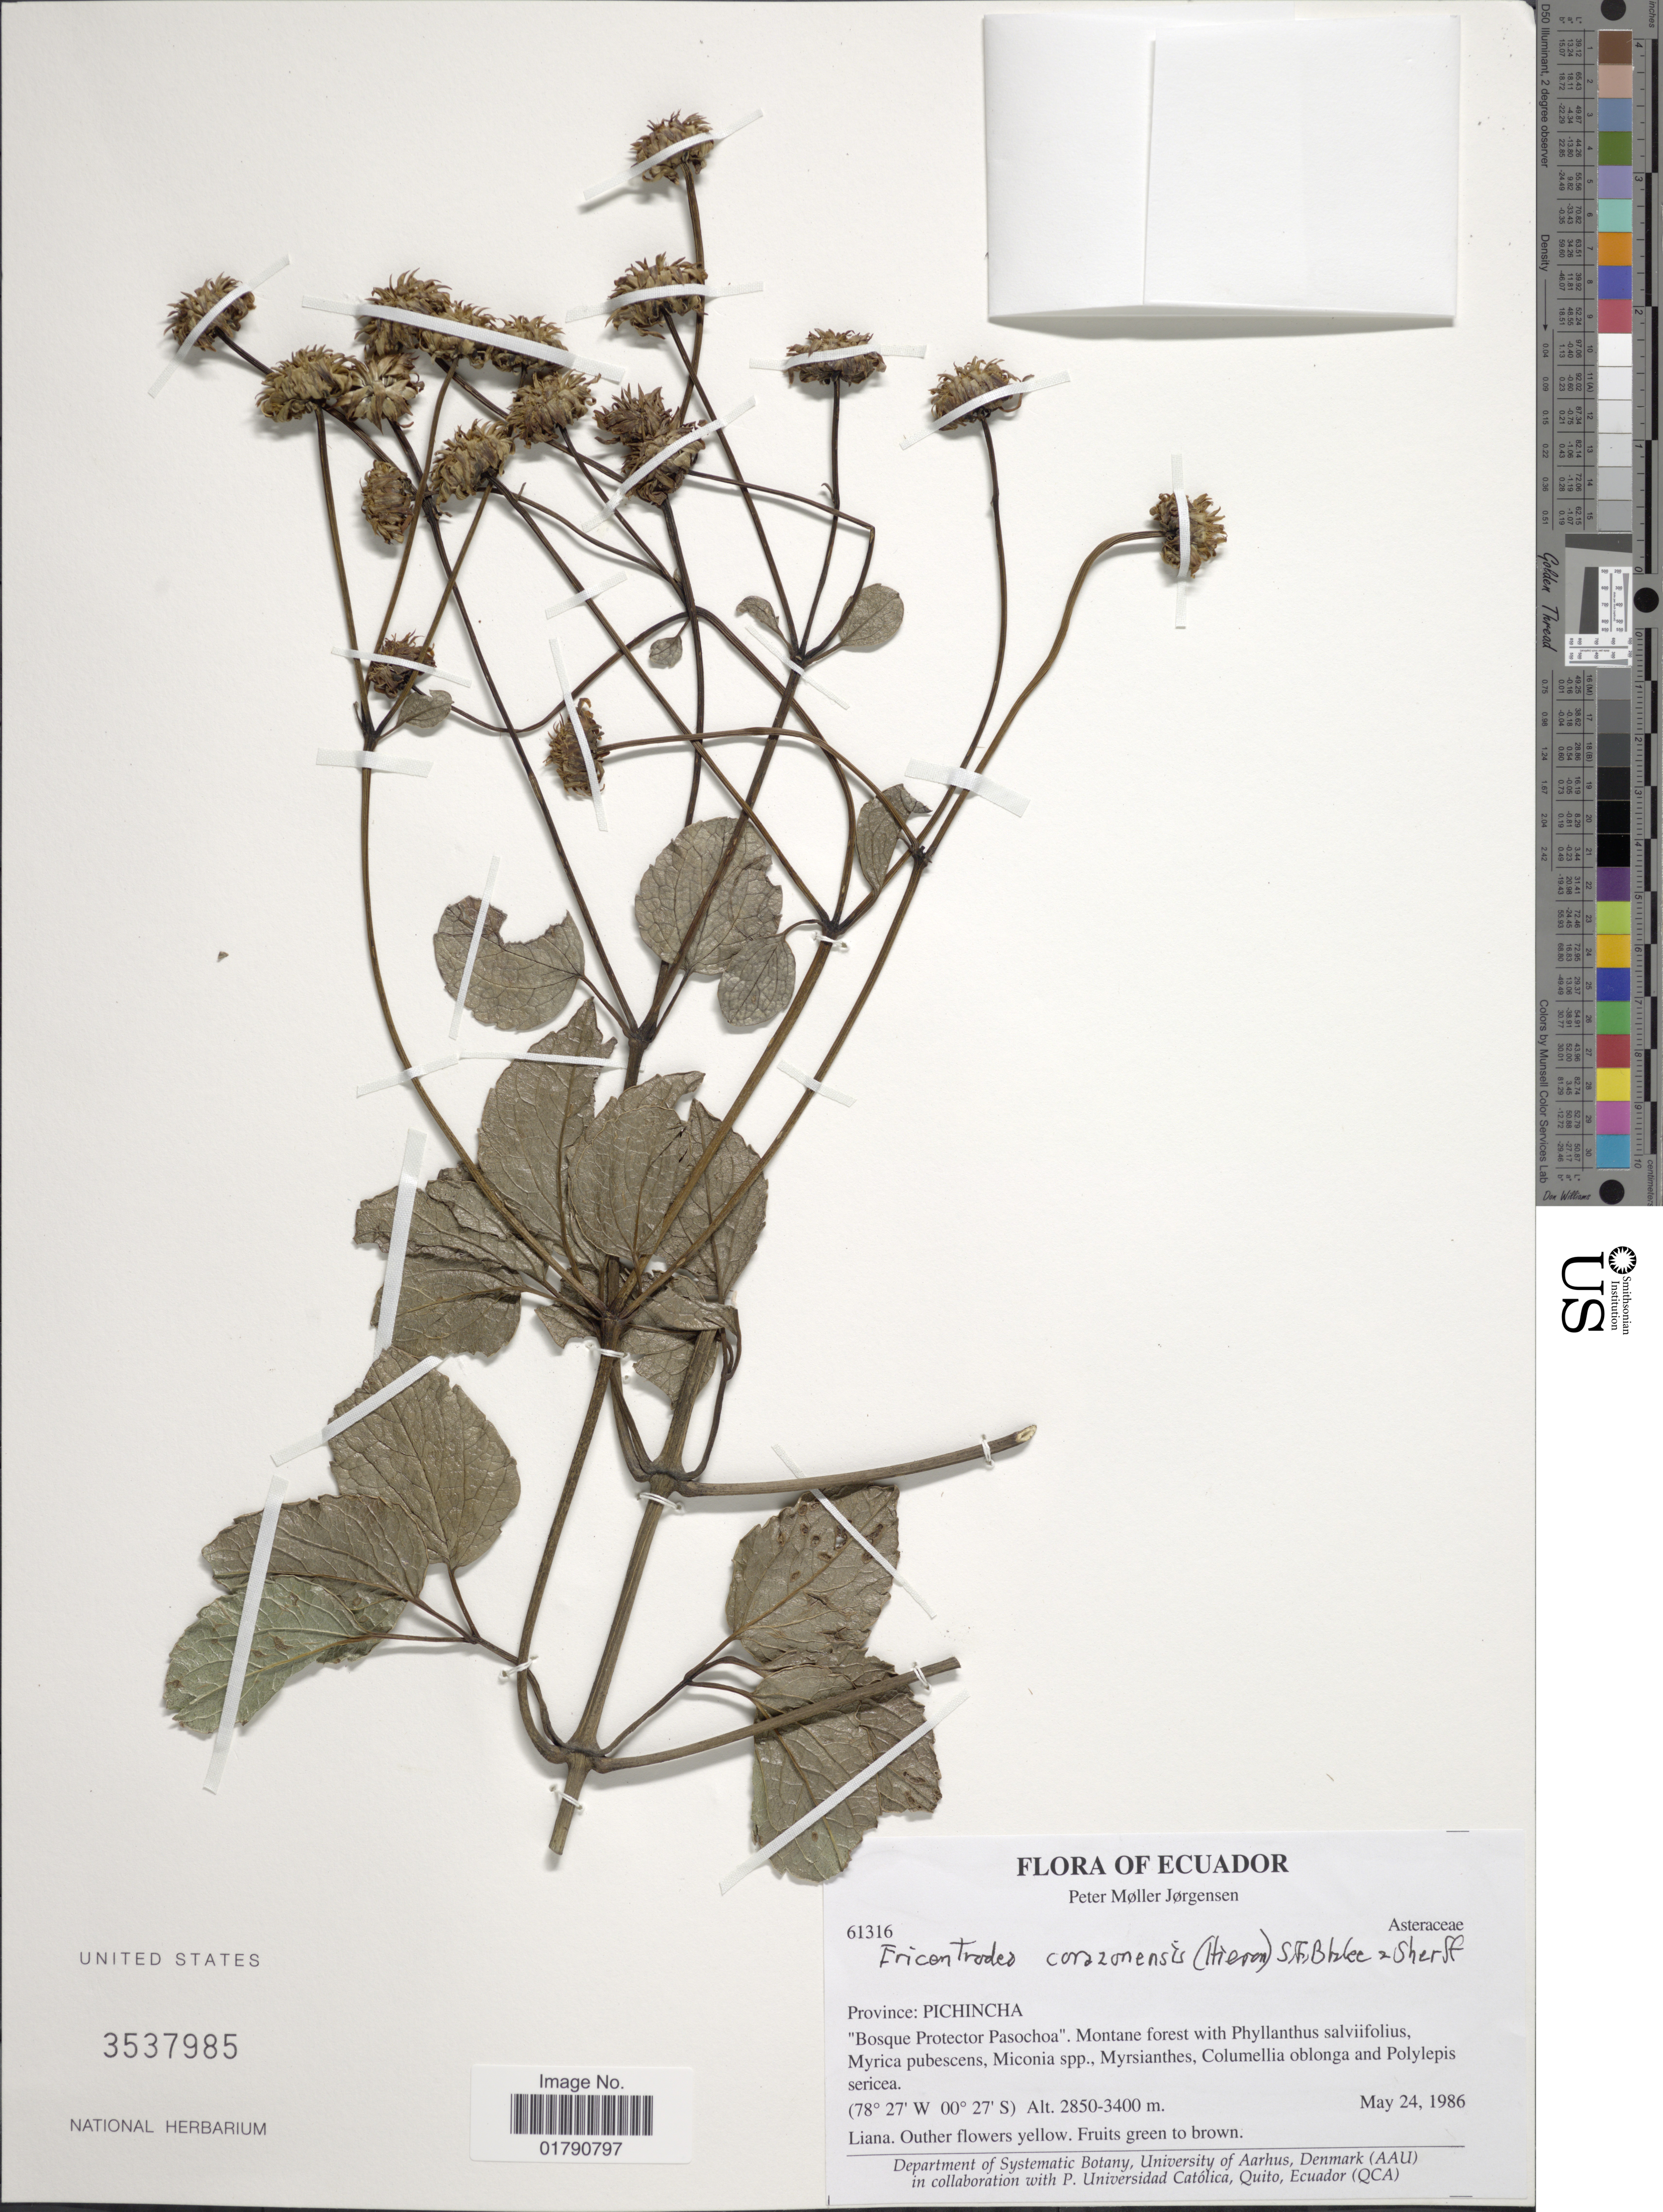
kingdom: Plantae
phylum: Tracheophyta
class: Magnoliopsida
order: Asterales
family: Asteraceae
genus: Ericentrodea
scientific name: Ericentrodea corazonensis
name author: (Hieron.) S.F. Blake & Sherff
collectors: P. M. Jørgensen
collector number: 61316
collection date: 1986-05-24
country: Ecuador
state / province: Pichincha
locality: Bosque Protector Pasochoa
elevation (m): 2850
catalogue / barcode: US 3537985